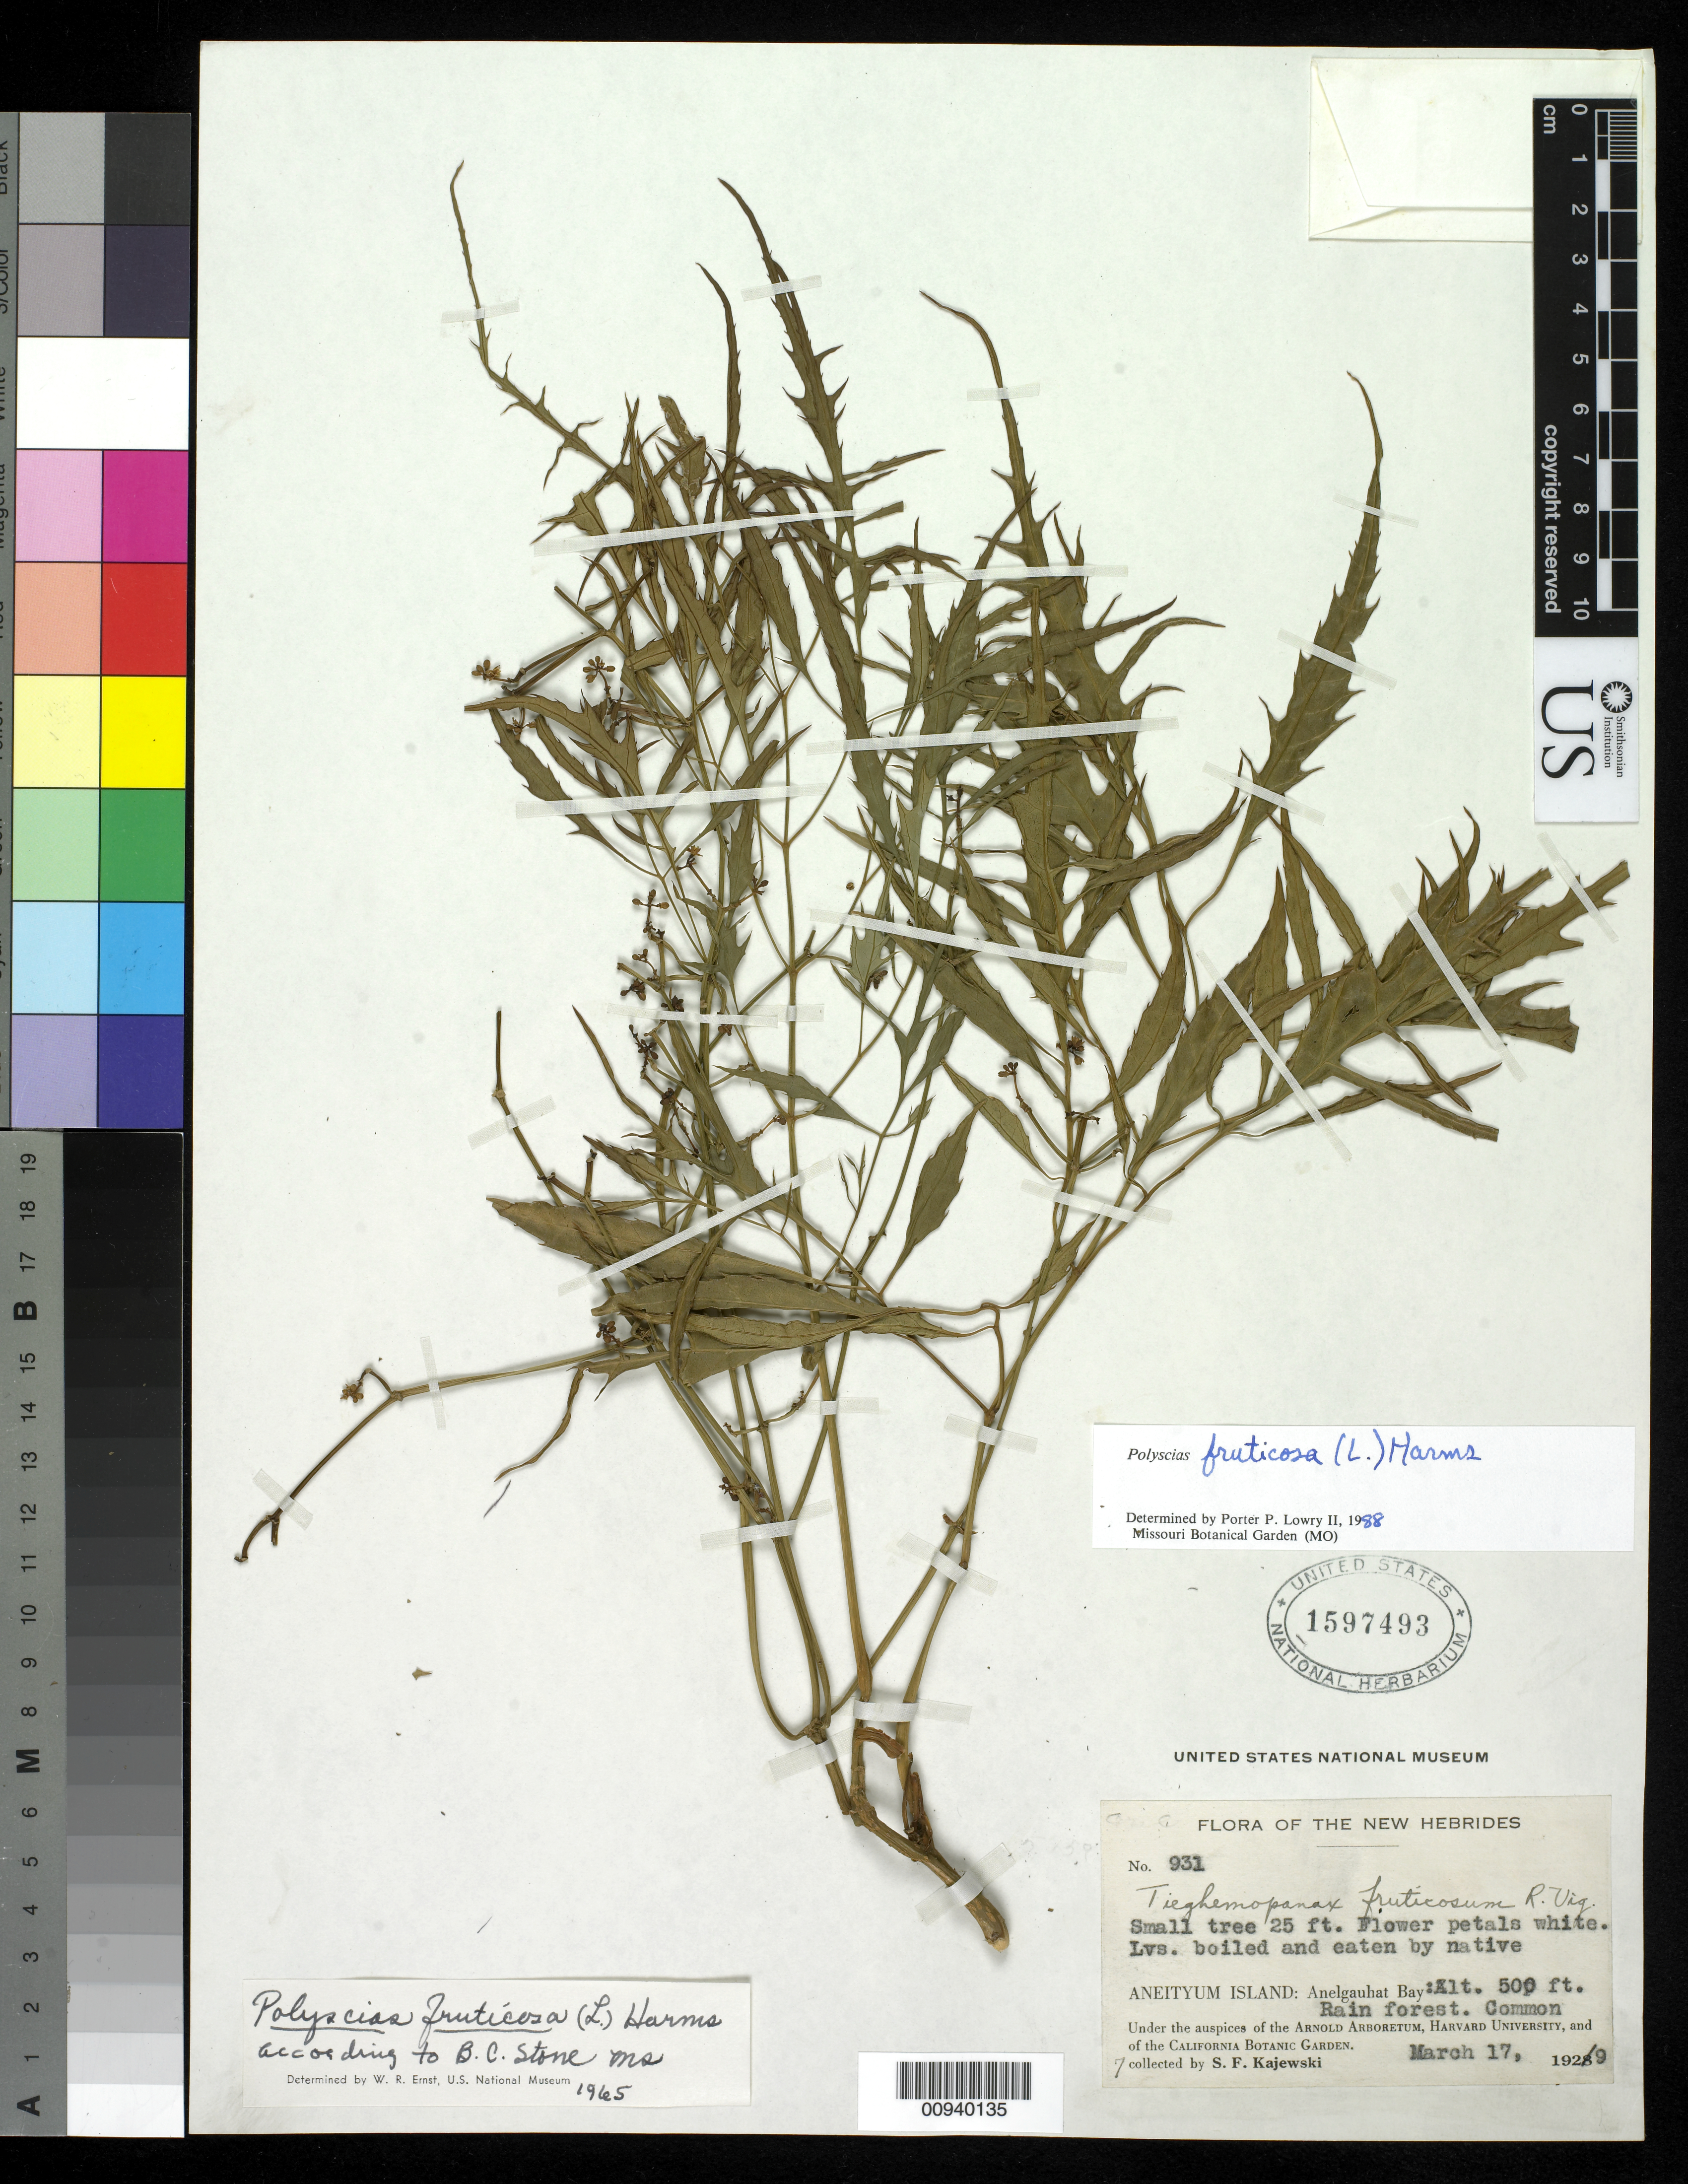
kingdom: Plantae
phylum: Tracheophyta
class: Magnoliopsida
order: Apiales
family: Araliaceae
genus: Polyscias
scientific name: Polyscias fruticosa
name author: (L.) Harms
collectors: S. Kajewski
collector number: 931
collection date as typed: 17 Mar 1929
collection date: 1929-03-17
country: Vanuatu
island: Anatom [Aneityum]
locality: Anelgauhat Bay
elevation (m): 152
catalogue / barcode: US 1597493